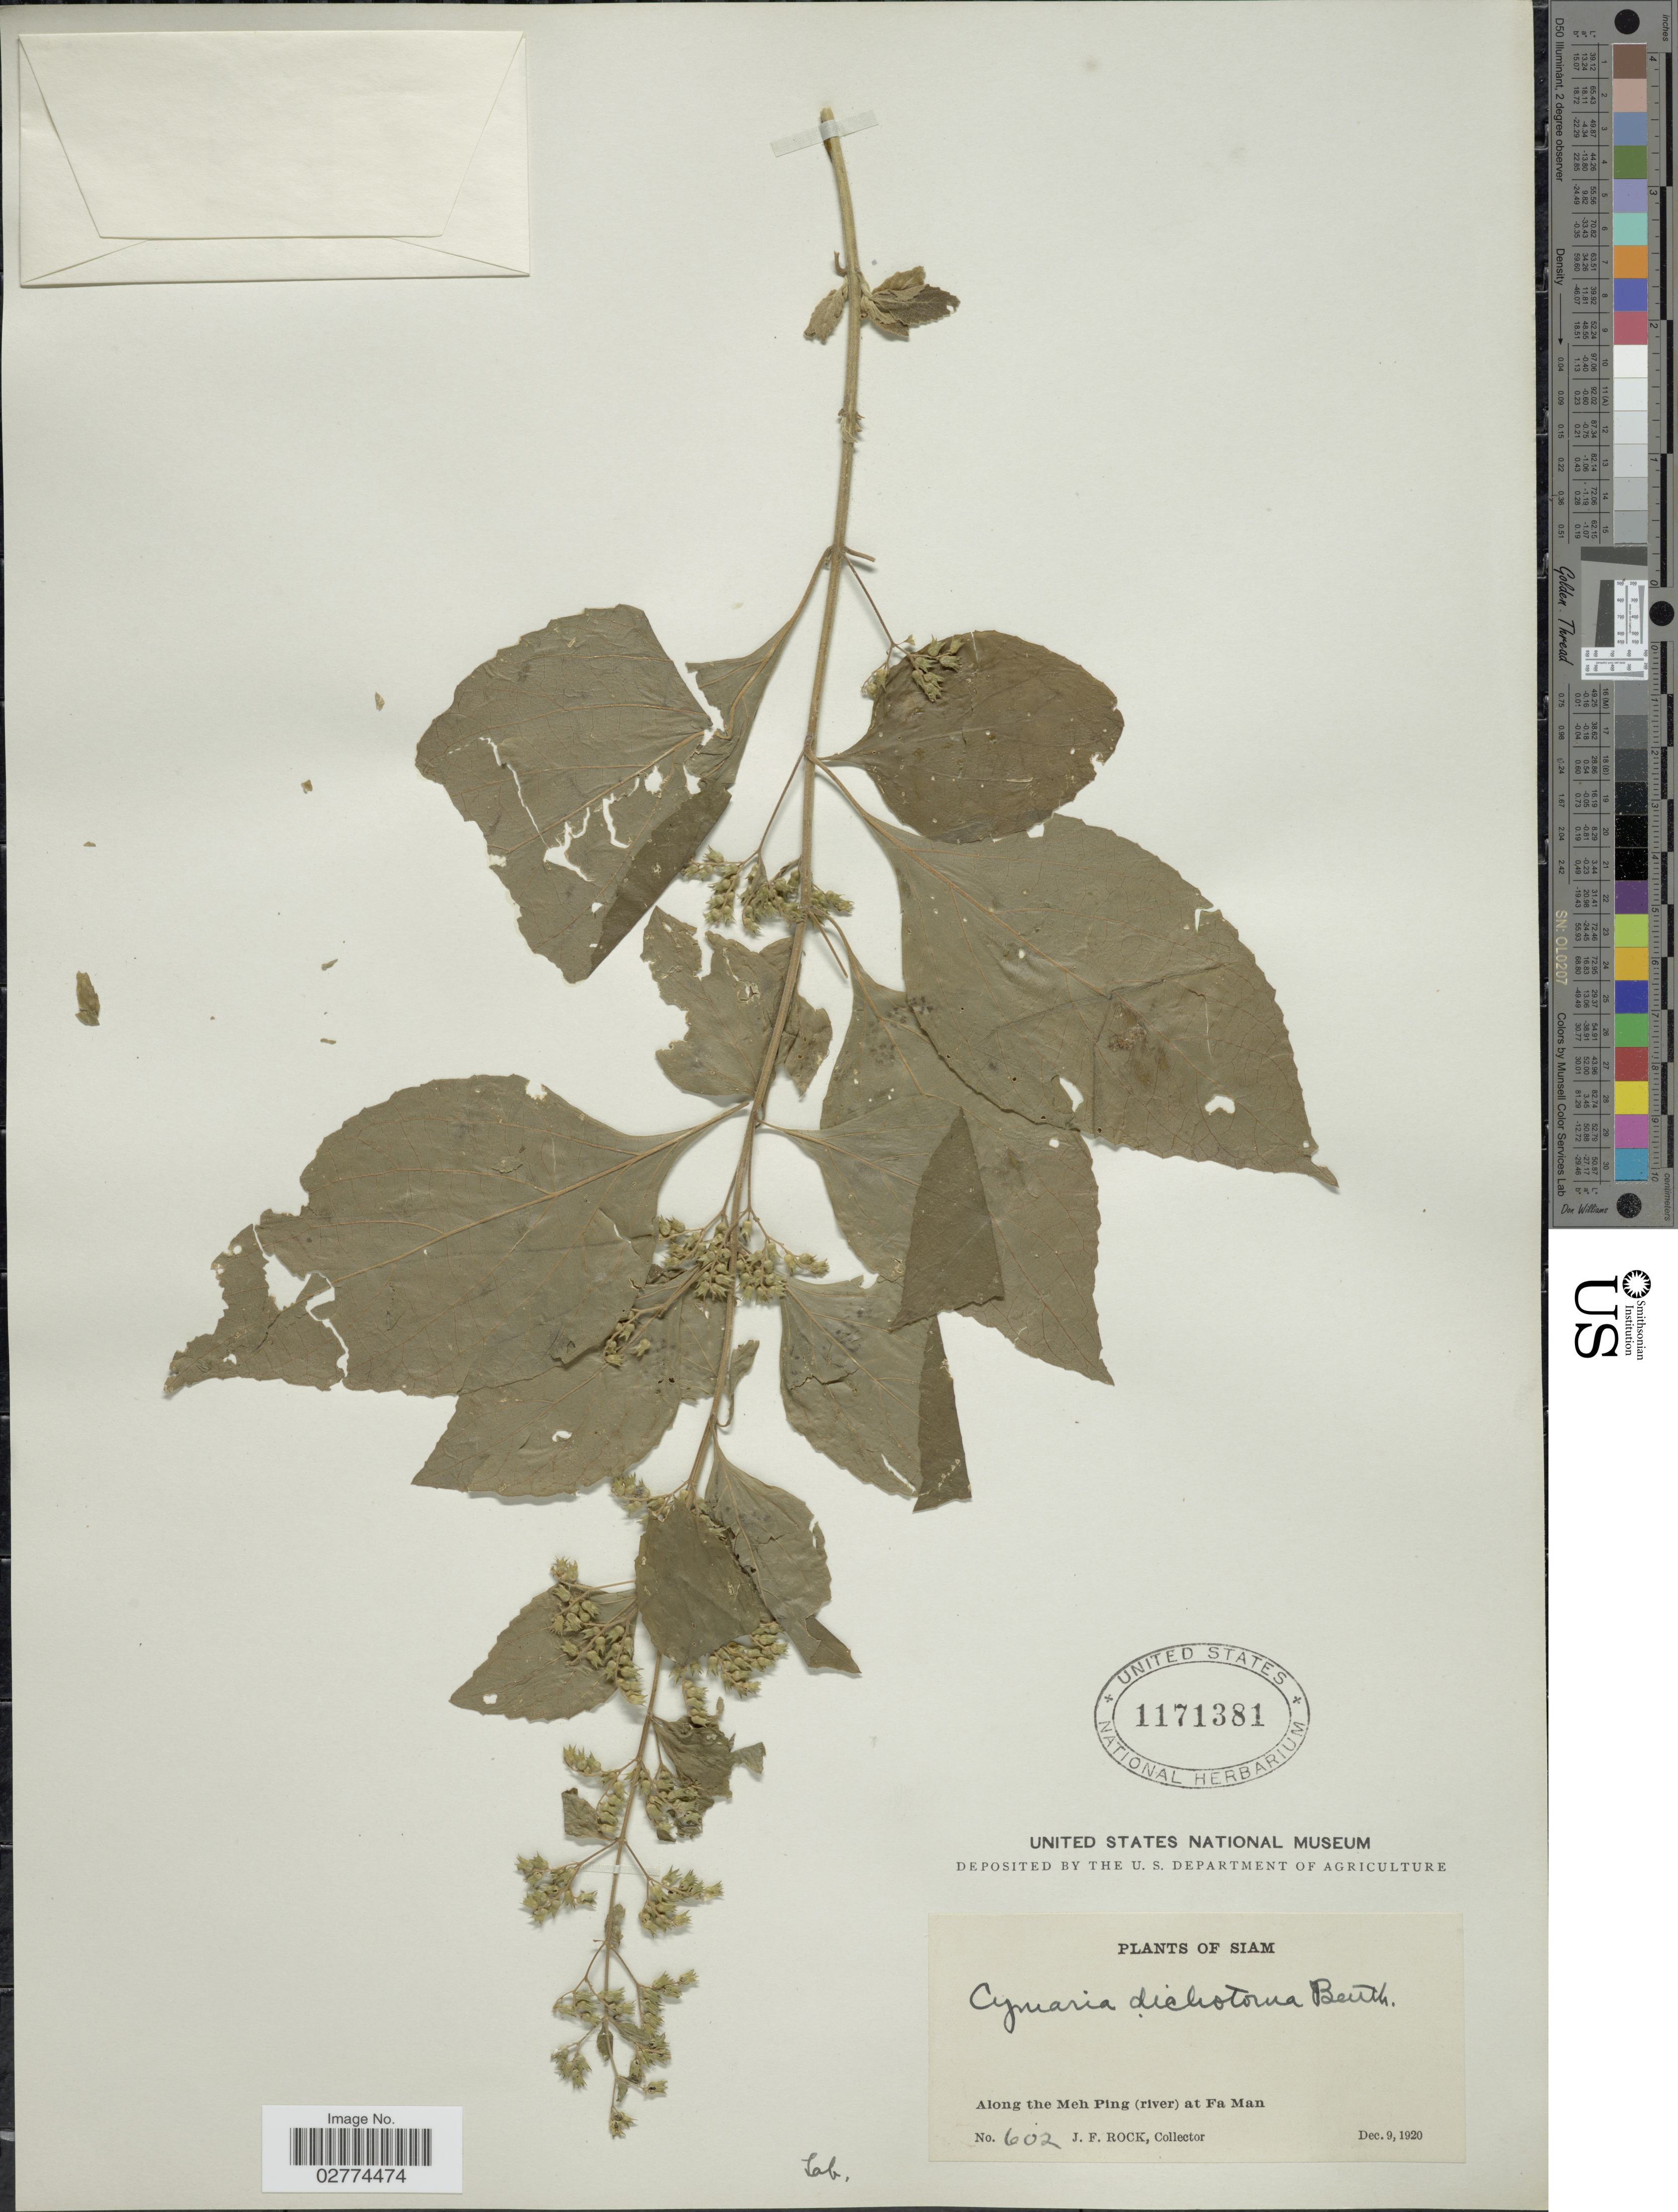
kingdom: Plantae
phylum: Tracheophyta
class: Magnoliopsida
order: Lamiales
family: Lamiaceae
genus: Cymaria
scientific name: Cymaria dichotoma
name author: Benth.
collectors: J. Rock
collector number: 602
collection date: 1920-12-09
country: Thailand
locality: Siam. Along the Meh Ping (river) at Fa Man.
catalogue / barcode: US 1171381